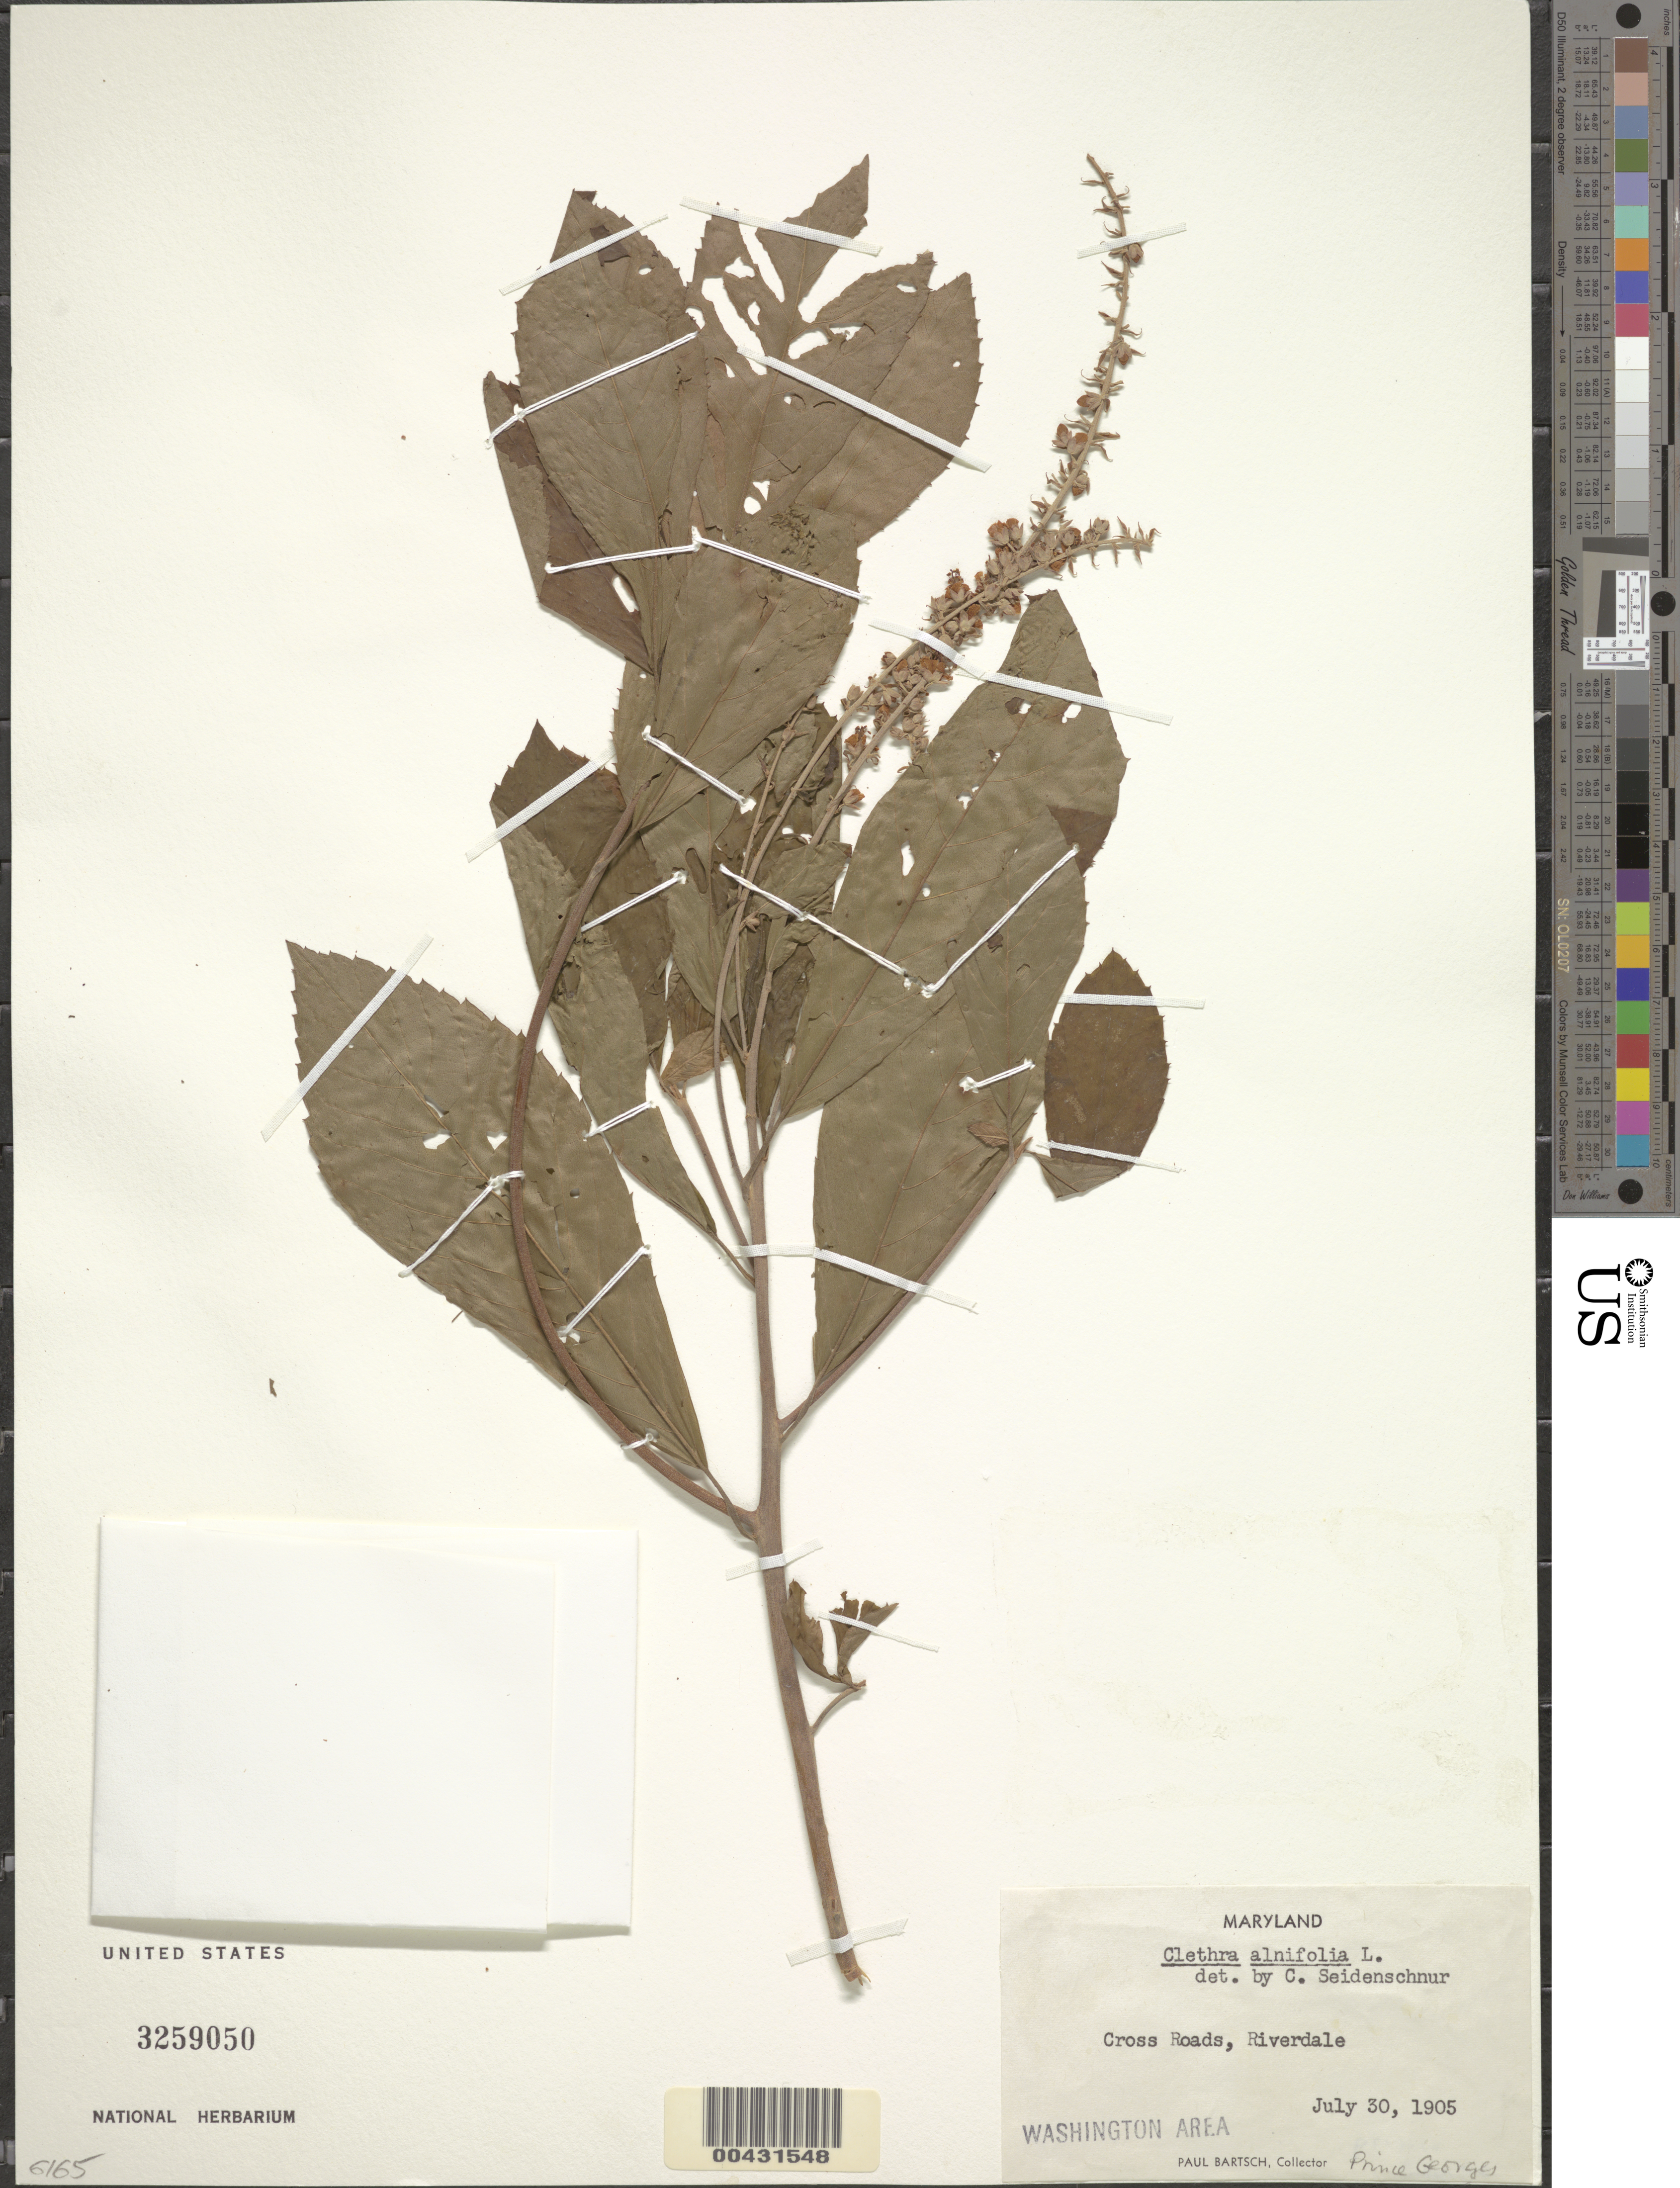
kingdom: Plantae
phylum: Tracheophyta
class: Magnoliopsida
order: Ericales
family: Clethraceae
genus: Clethra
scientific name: Clethra alnifolia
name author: L.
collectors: P. Bartsch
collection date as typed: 30 Jul 1905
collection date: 1905-07-30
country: United States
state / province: Maryland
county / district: Prince George's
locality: Riverdale, Cross Roads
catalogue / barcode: US 3259050